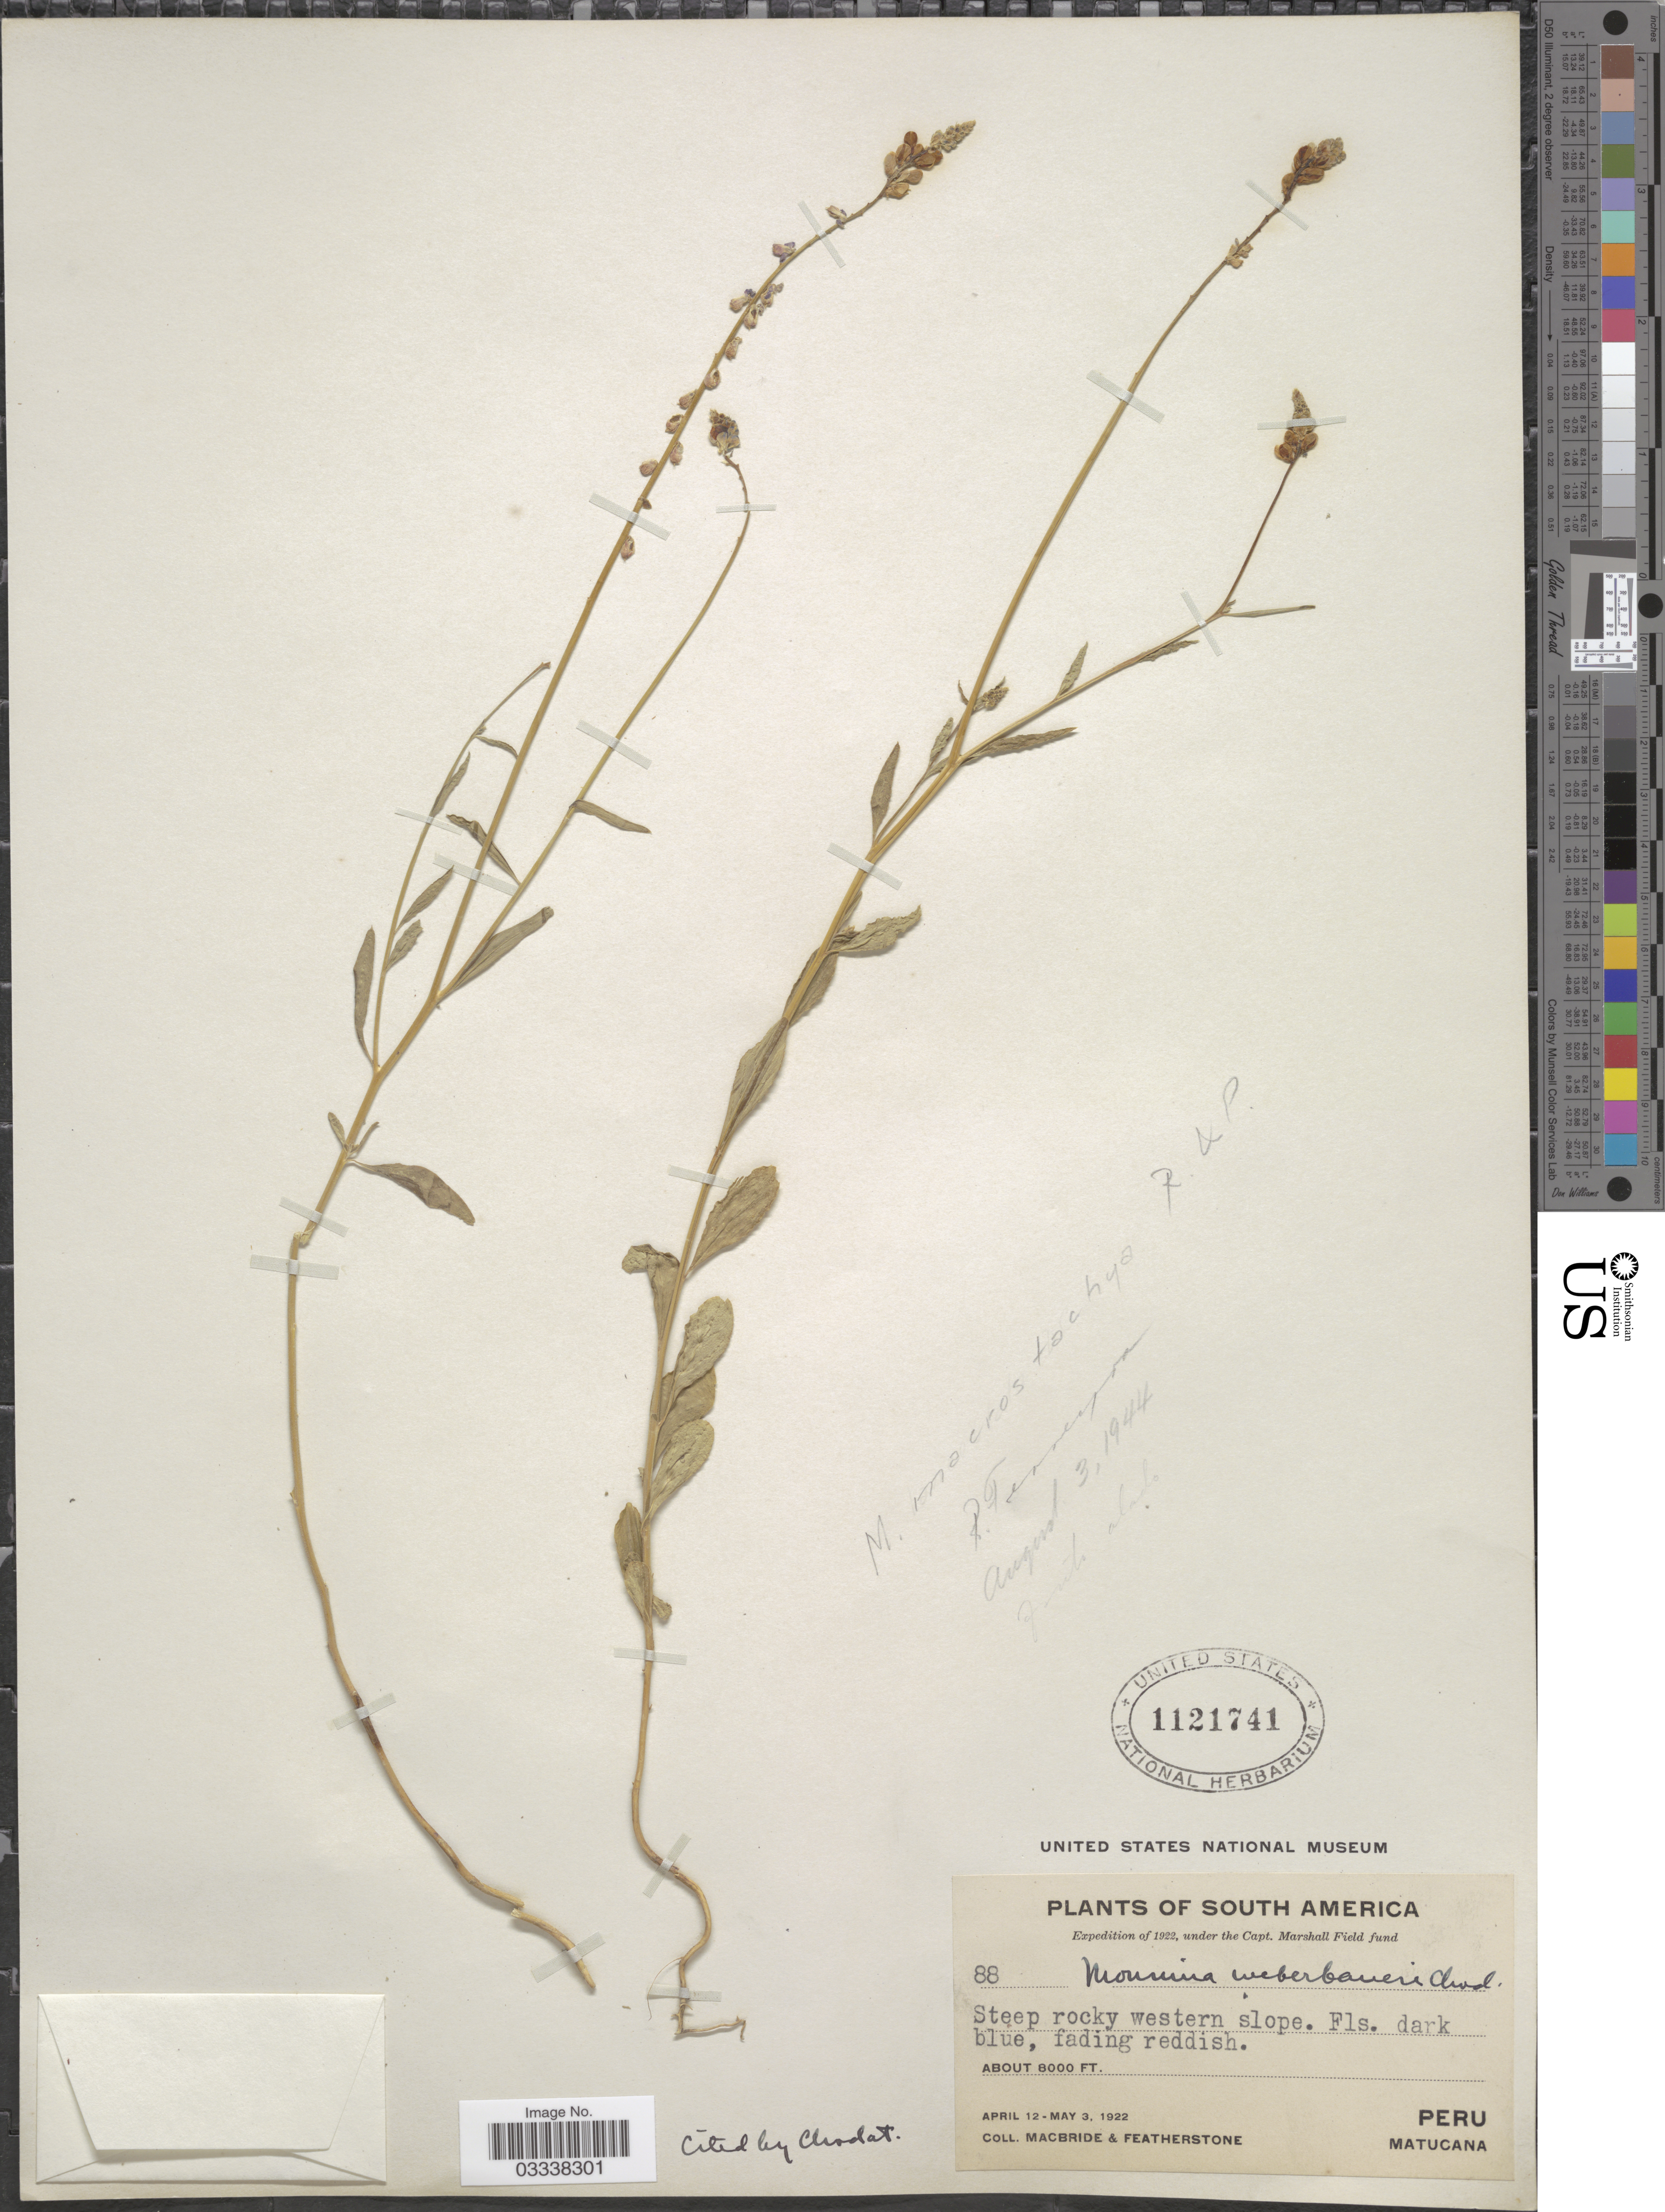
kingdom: Plantae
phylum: Tracheophyta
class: Magnoliopsida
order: Fabales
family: Polygalaceae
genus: Monnina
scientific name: Monnina macrostachya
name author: Ruiz & Pav.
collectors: Macbride, -- & -. Featherstone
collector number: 88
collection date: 1922-04-12/1922-05-03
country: Peru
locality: Matucana.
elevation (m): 2438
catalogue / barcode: US 1121741